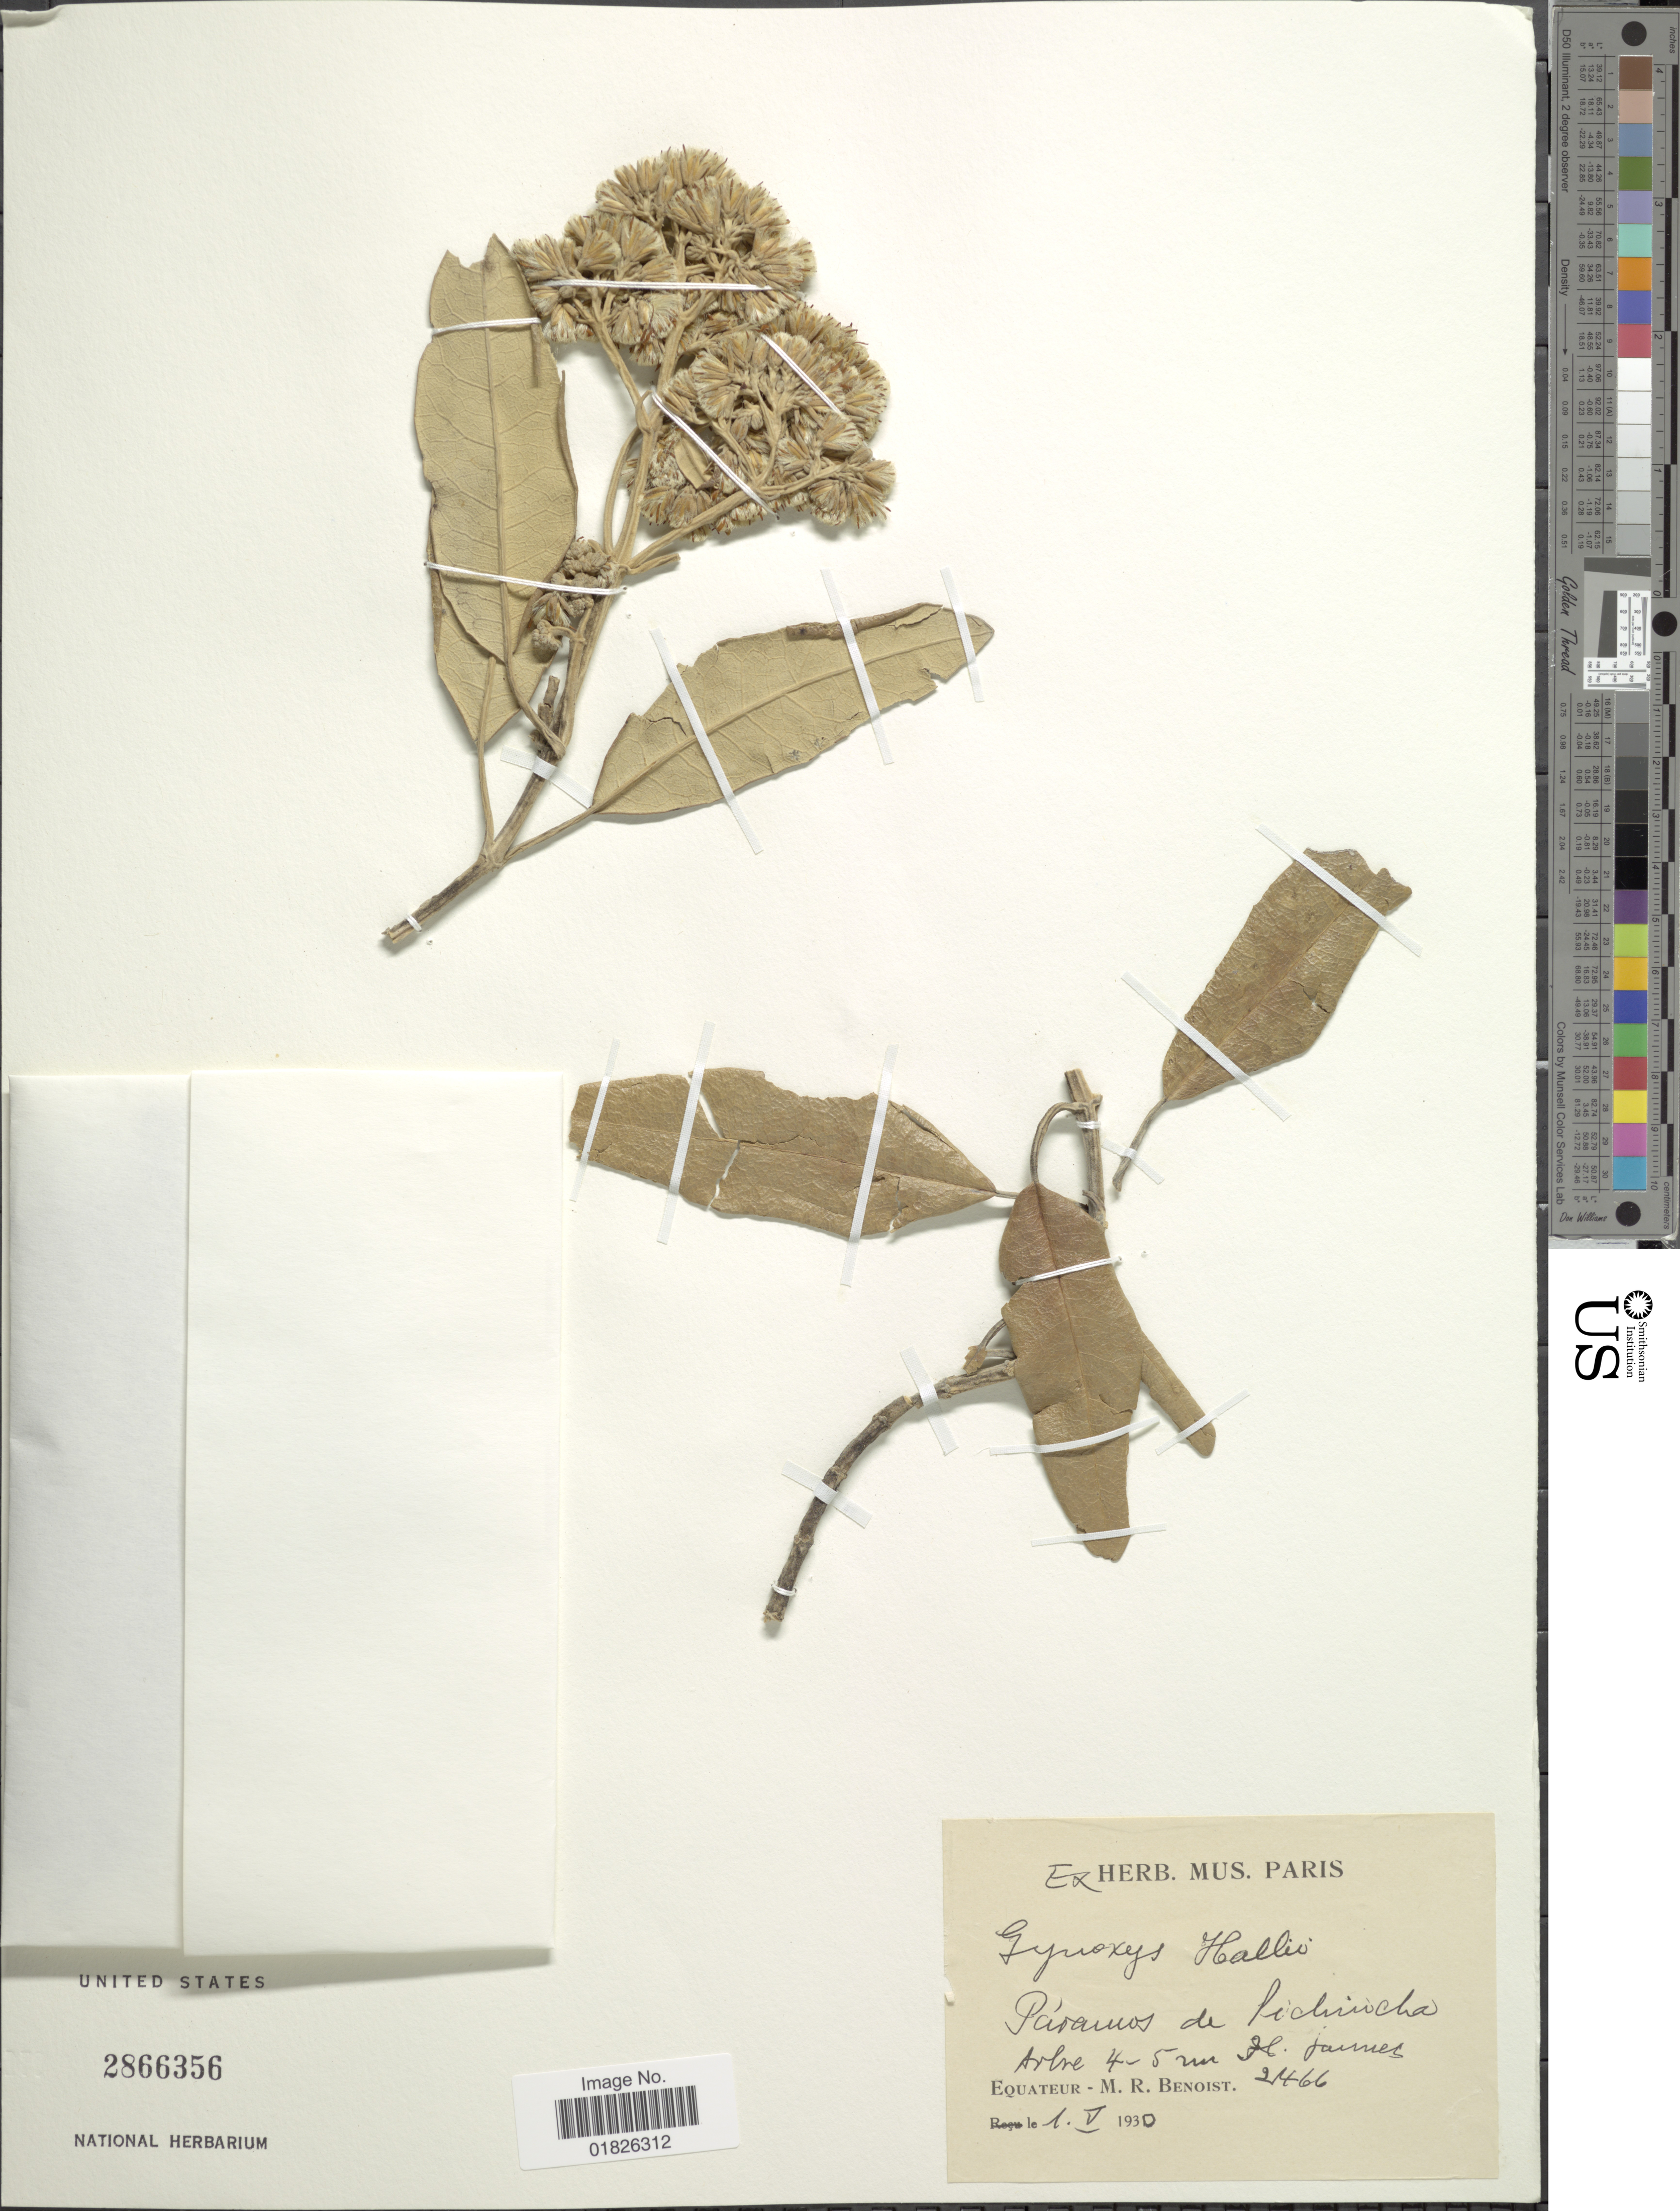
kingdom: Plantae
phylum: Tracheophyta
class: Magnoliopsida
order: Asterales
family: Asteraceae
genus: Gynoxys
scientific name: Gynoxys hallii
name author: Cass.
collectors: R. Benoist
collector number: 21466*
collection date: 1930-05-01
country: Ecuador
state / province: Pichincha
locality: Paramos de Pichincha.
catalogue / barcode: US 2866356